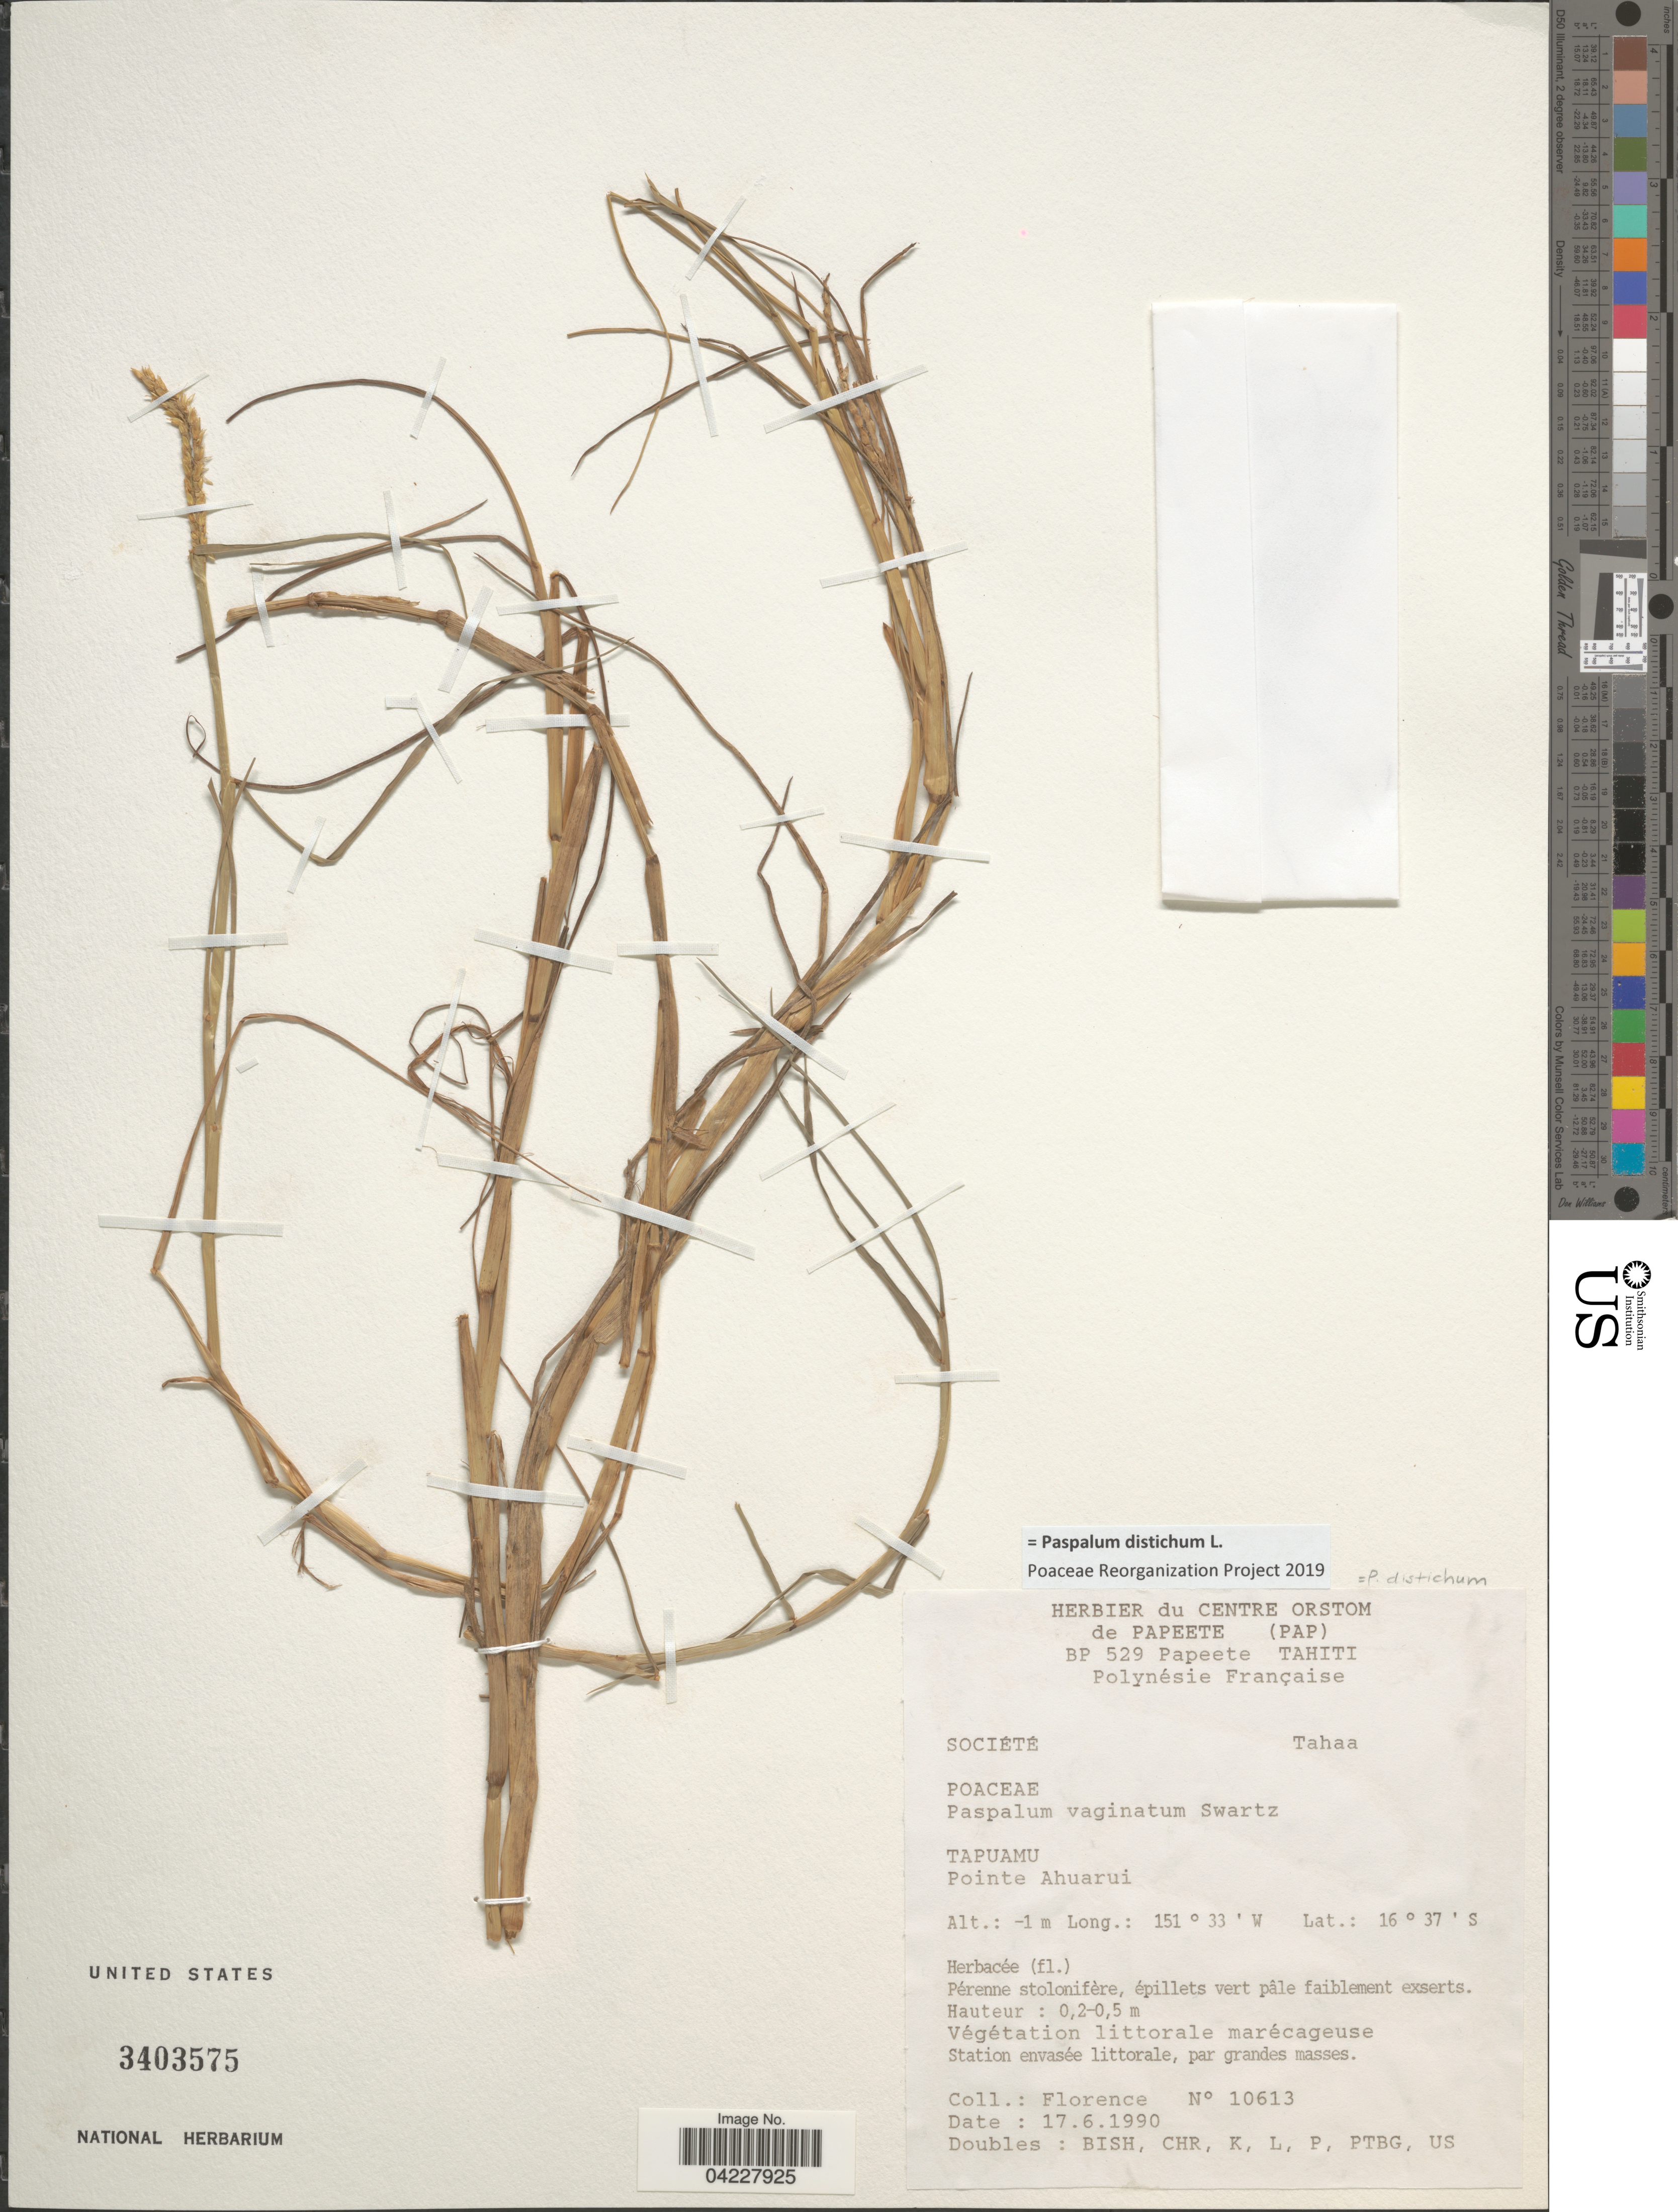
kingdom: Plantae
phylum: Tracheophyta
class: Liliopsida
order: Poales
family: Poaceae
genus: Paspalum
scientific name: Paspalum distichum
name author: L.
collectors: -. Florence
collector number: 10613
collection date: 1990-06-17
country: French Polynesia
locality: Polynésie Française. Société. Tahaa. Tapuamu. Pointe Ahuarui.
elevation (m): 1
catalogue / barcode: US 3403575